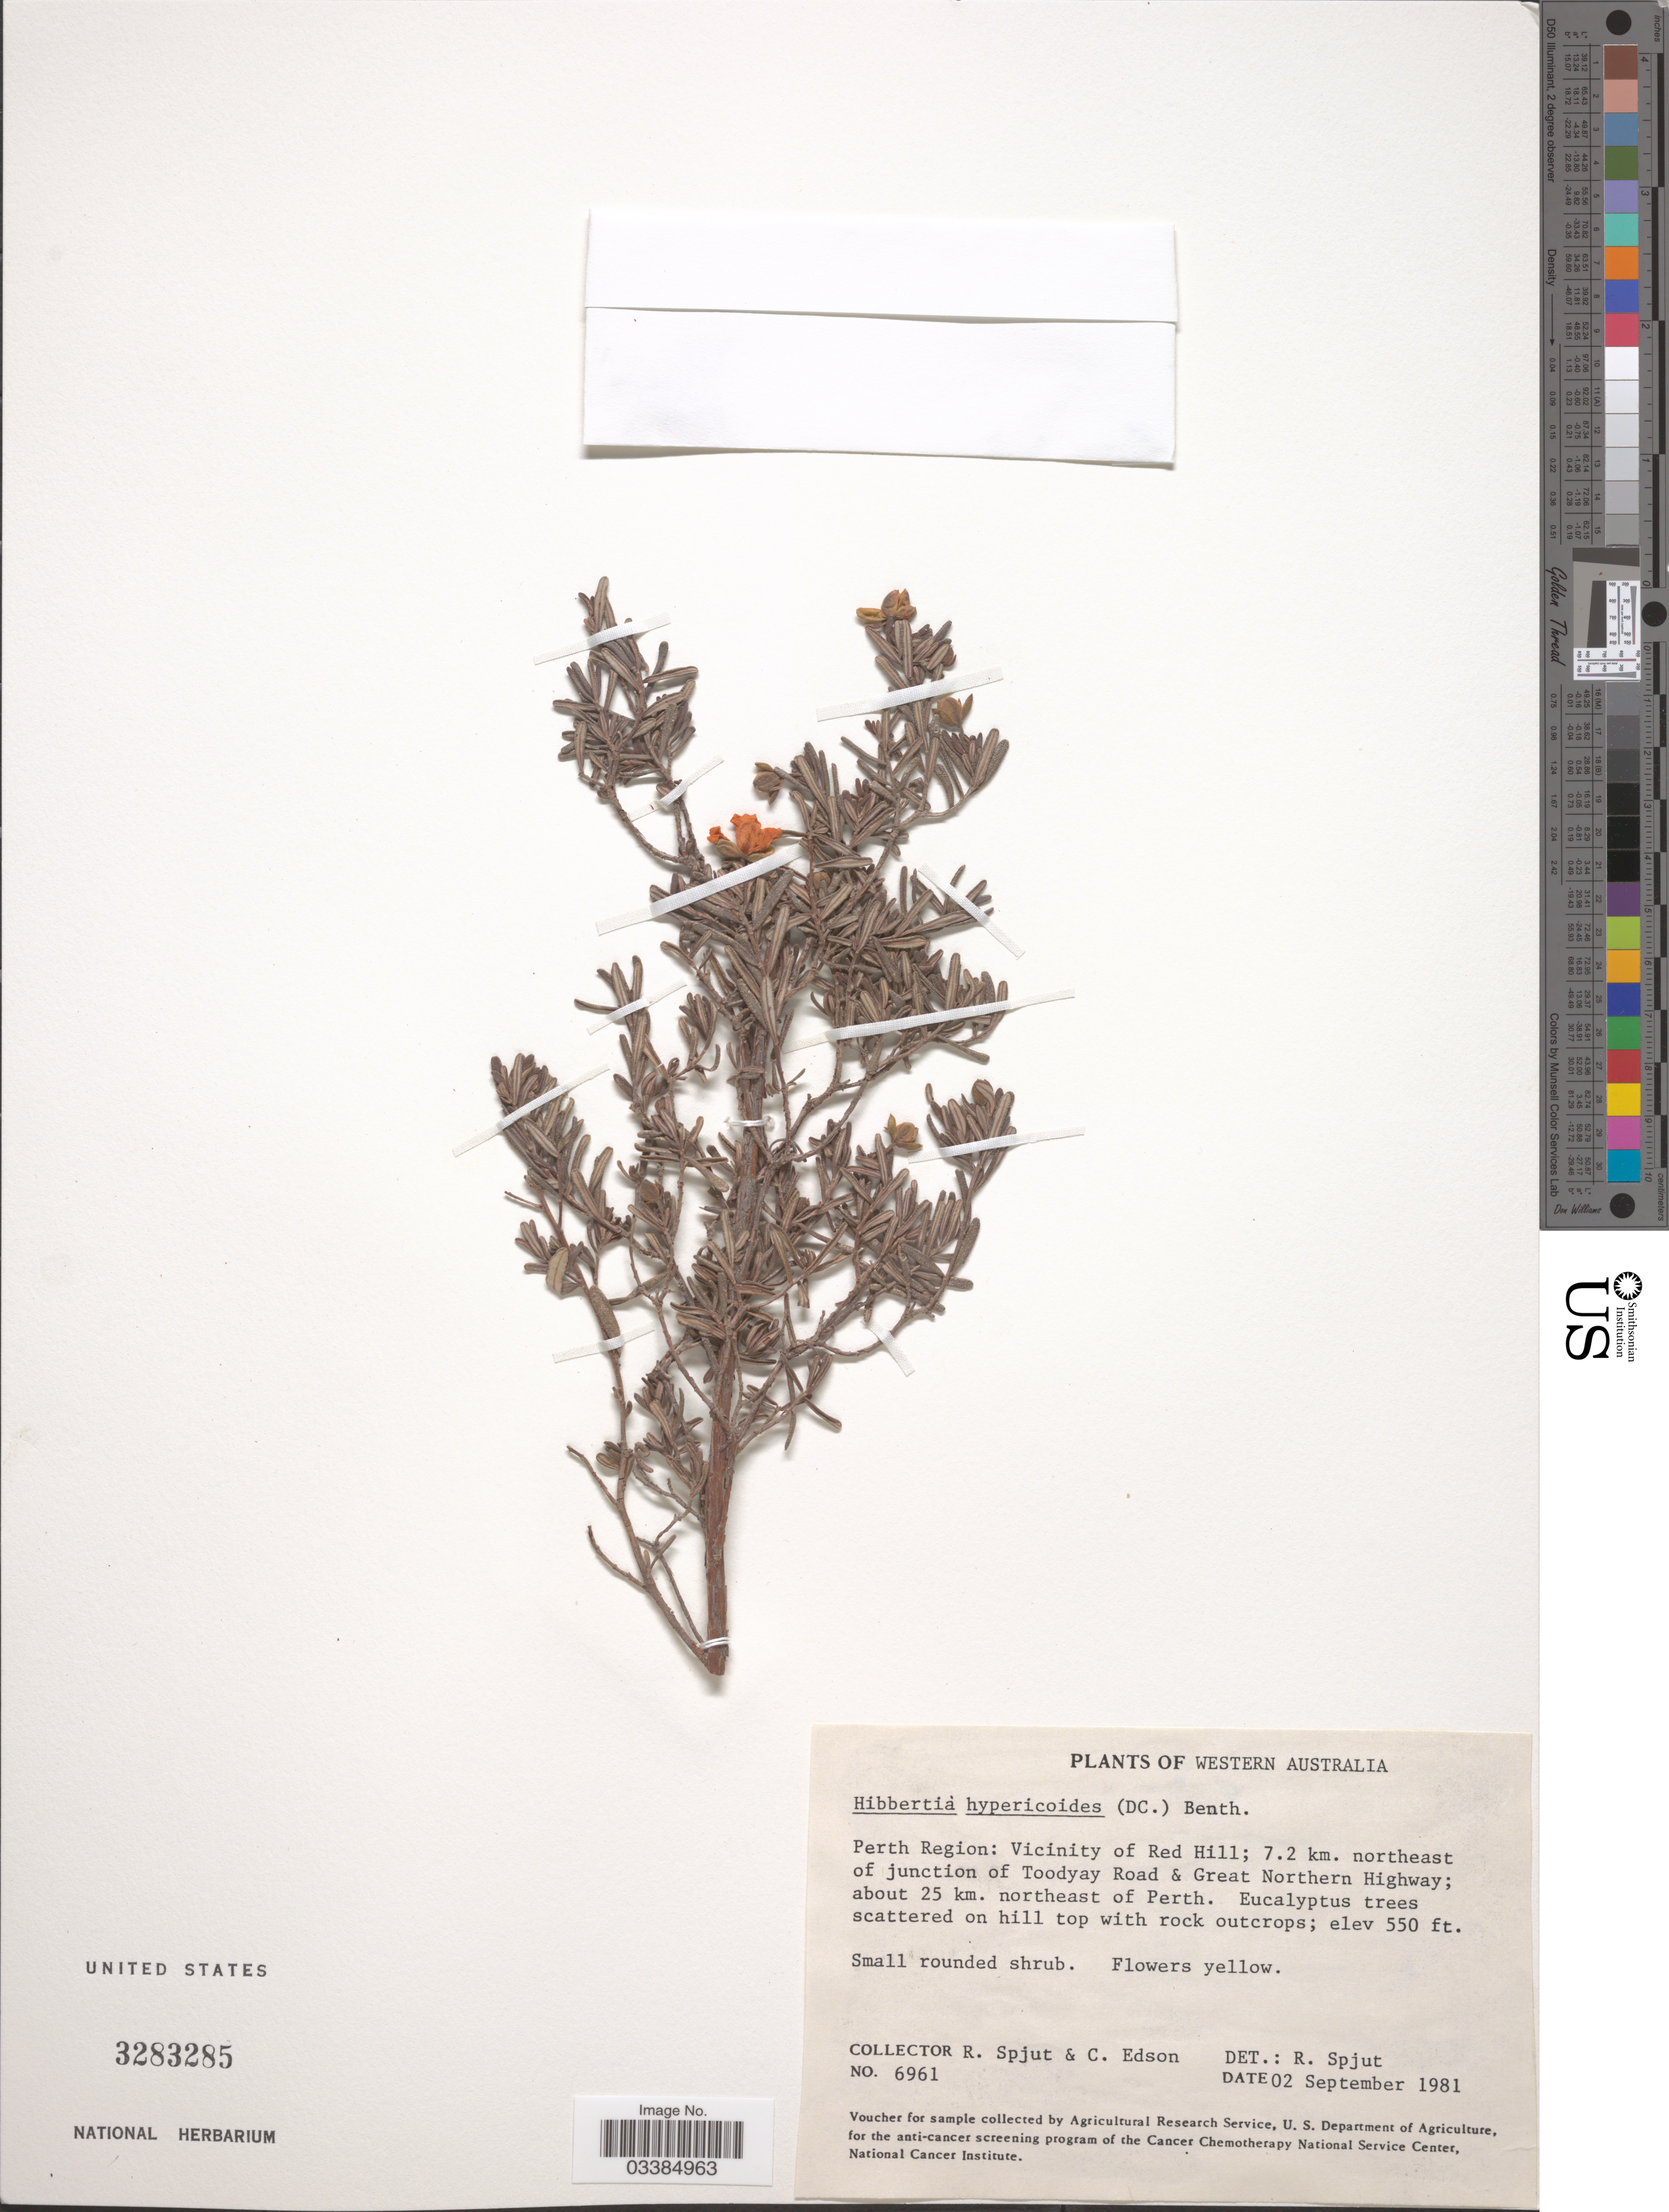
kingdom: Plantae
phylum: Tracheophyta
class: Magnoliopsida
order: Dilleniales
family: Dilleniaceae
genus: Hibbertia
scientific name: Hibbertia hypericoides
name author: (DC.) Benth.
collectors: R. Spjut & C. Edson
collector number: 6961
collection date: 1981-09-02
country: Australia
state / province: Western Australia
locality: Perth Region: Vicinity of Red Hill; 7.2 km. northeast of junction of Toodyay Road & Great Northern Highway; about 25 km. northeast of Perth.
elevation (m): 168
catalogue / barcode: US 3283285